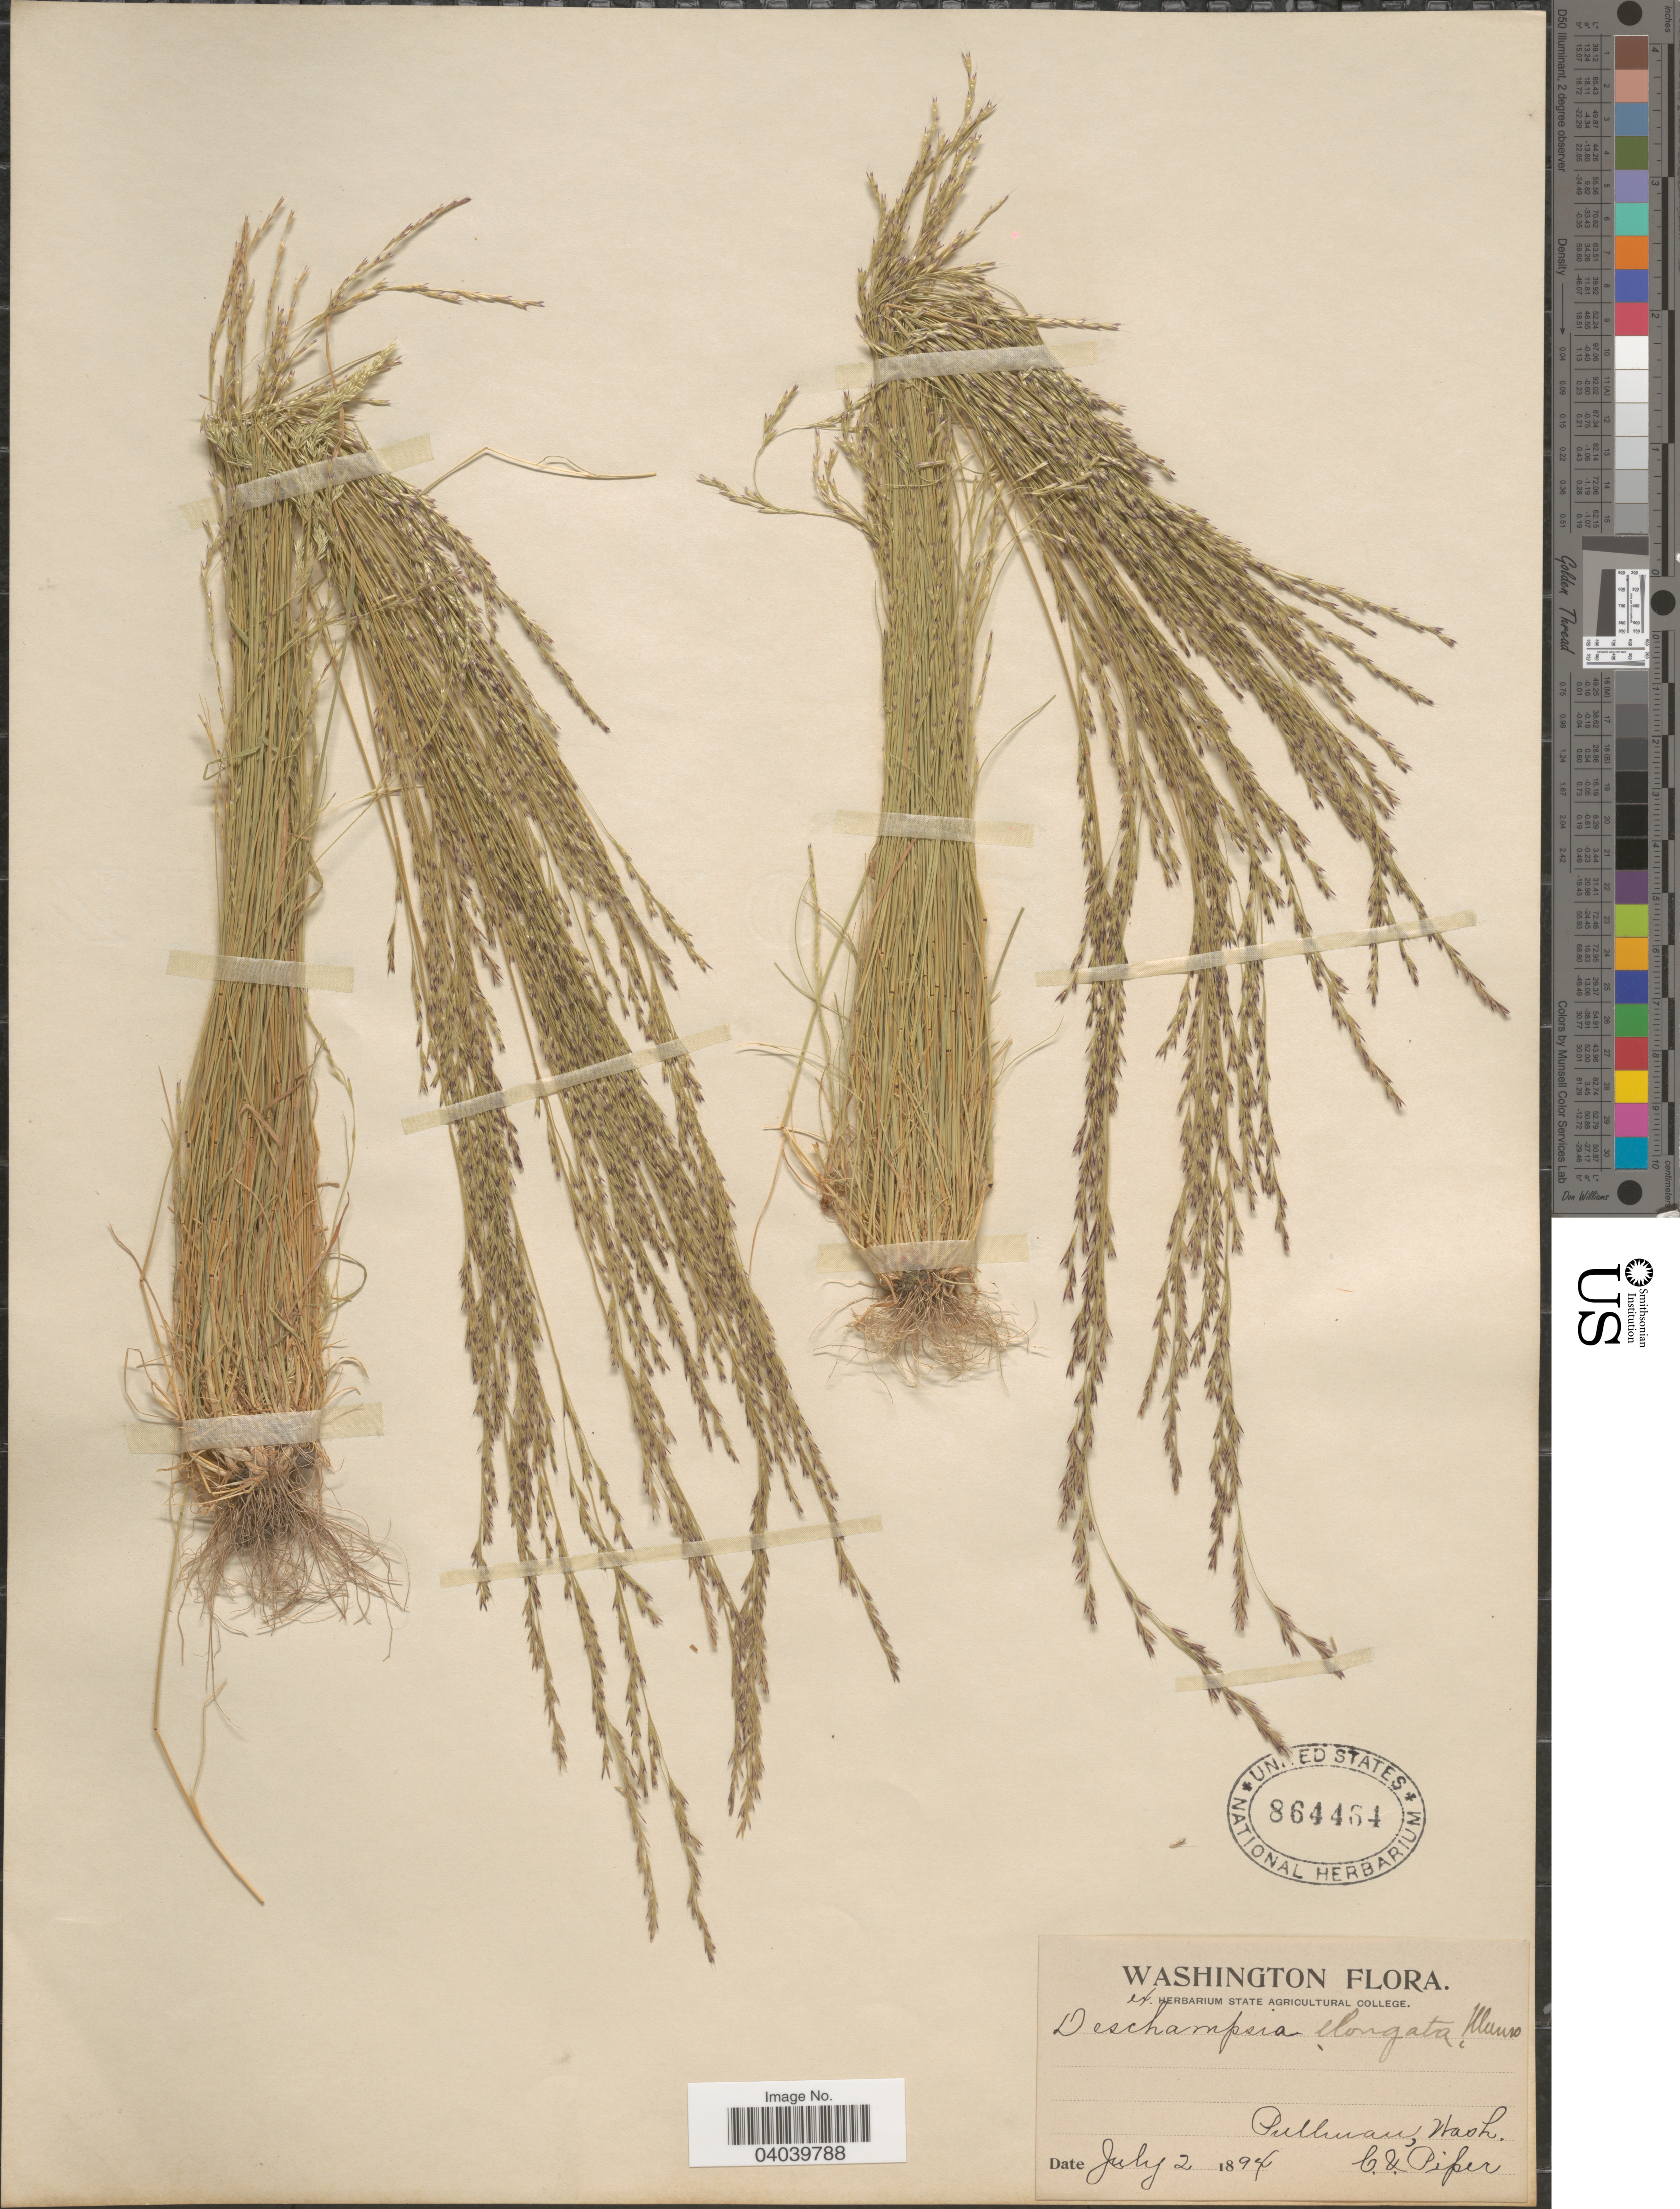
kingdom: Plantae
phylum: Tracheophyta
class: Liliopsida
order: Poales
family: Poaceae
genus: Deschampsia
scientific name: Deschampsia elongata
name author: (Hook.) Munro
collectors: C. V. Piper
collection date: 1894-07-02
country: United States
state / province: Washington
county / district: Whitman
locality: Pullman.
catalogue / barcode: US 864464